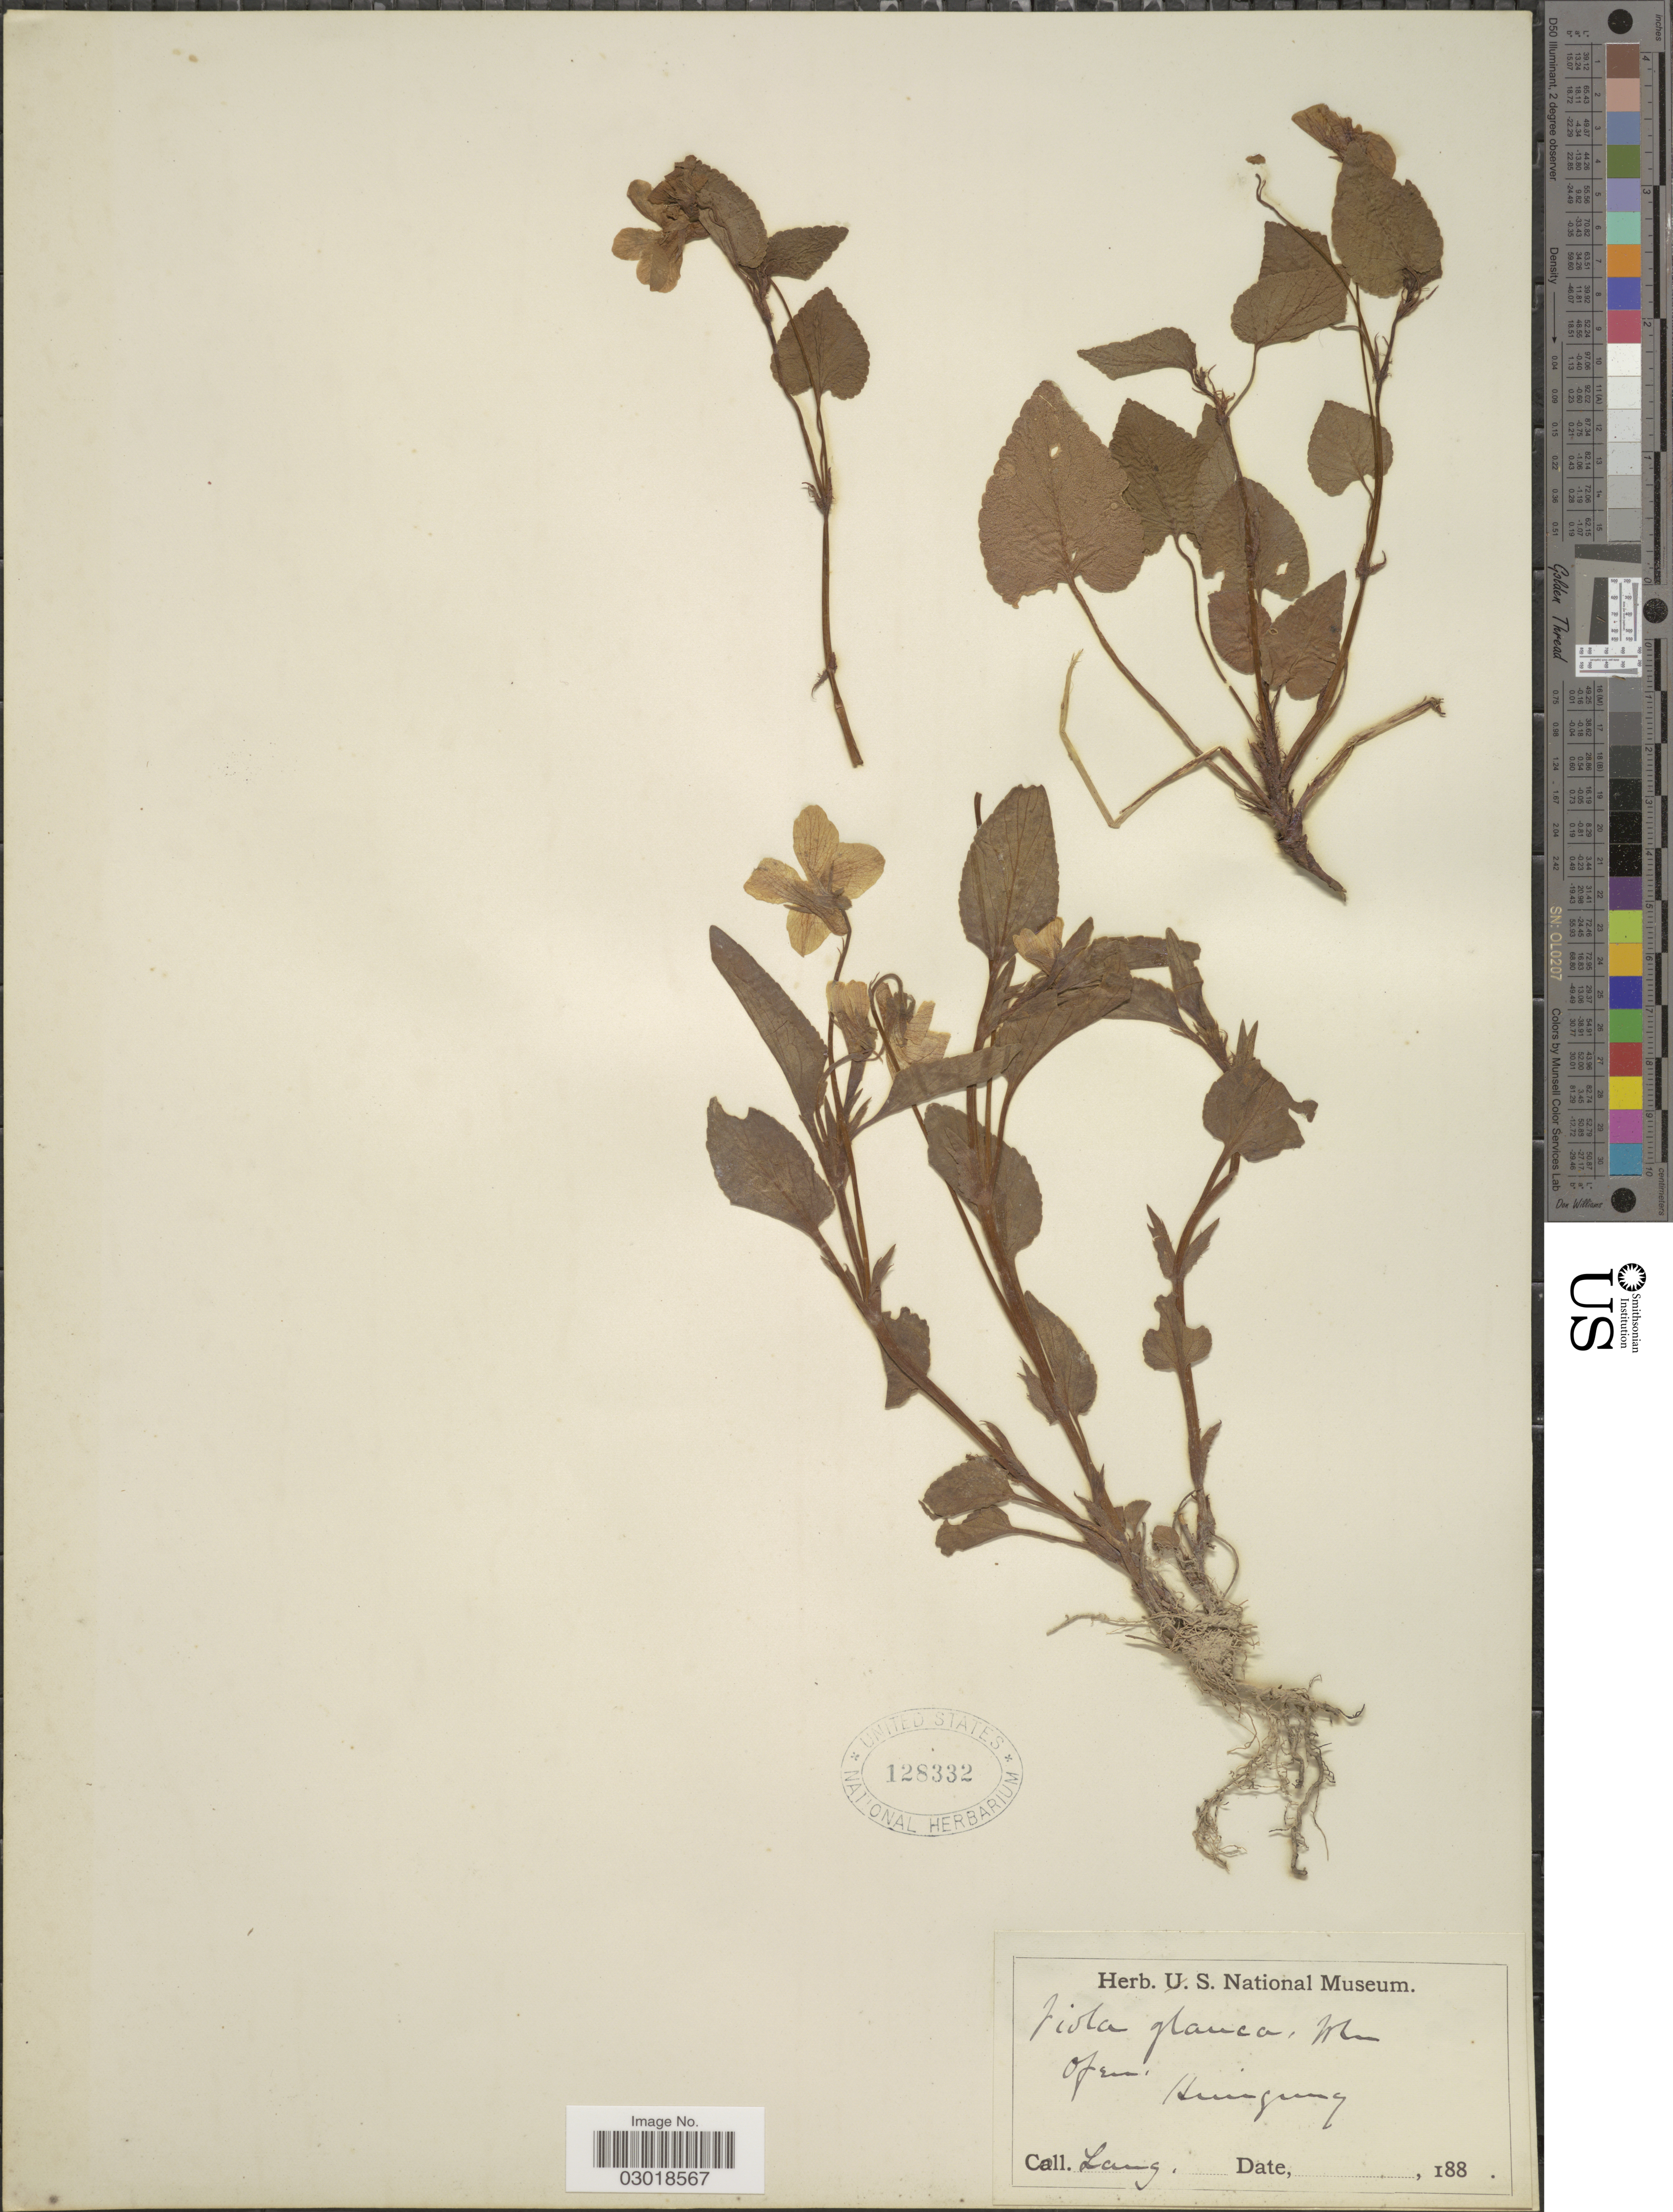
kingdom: Plantae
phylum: Tracheophyta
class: Magnoliopsida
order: Malpighiales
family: Violaceae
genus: Viola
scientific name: Viola glauca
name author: M. Bieb.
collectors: -- Lang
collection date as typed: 188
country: Hungary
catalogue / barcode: US 128332